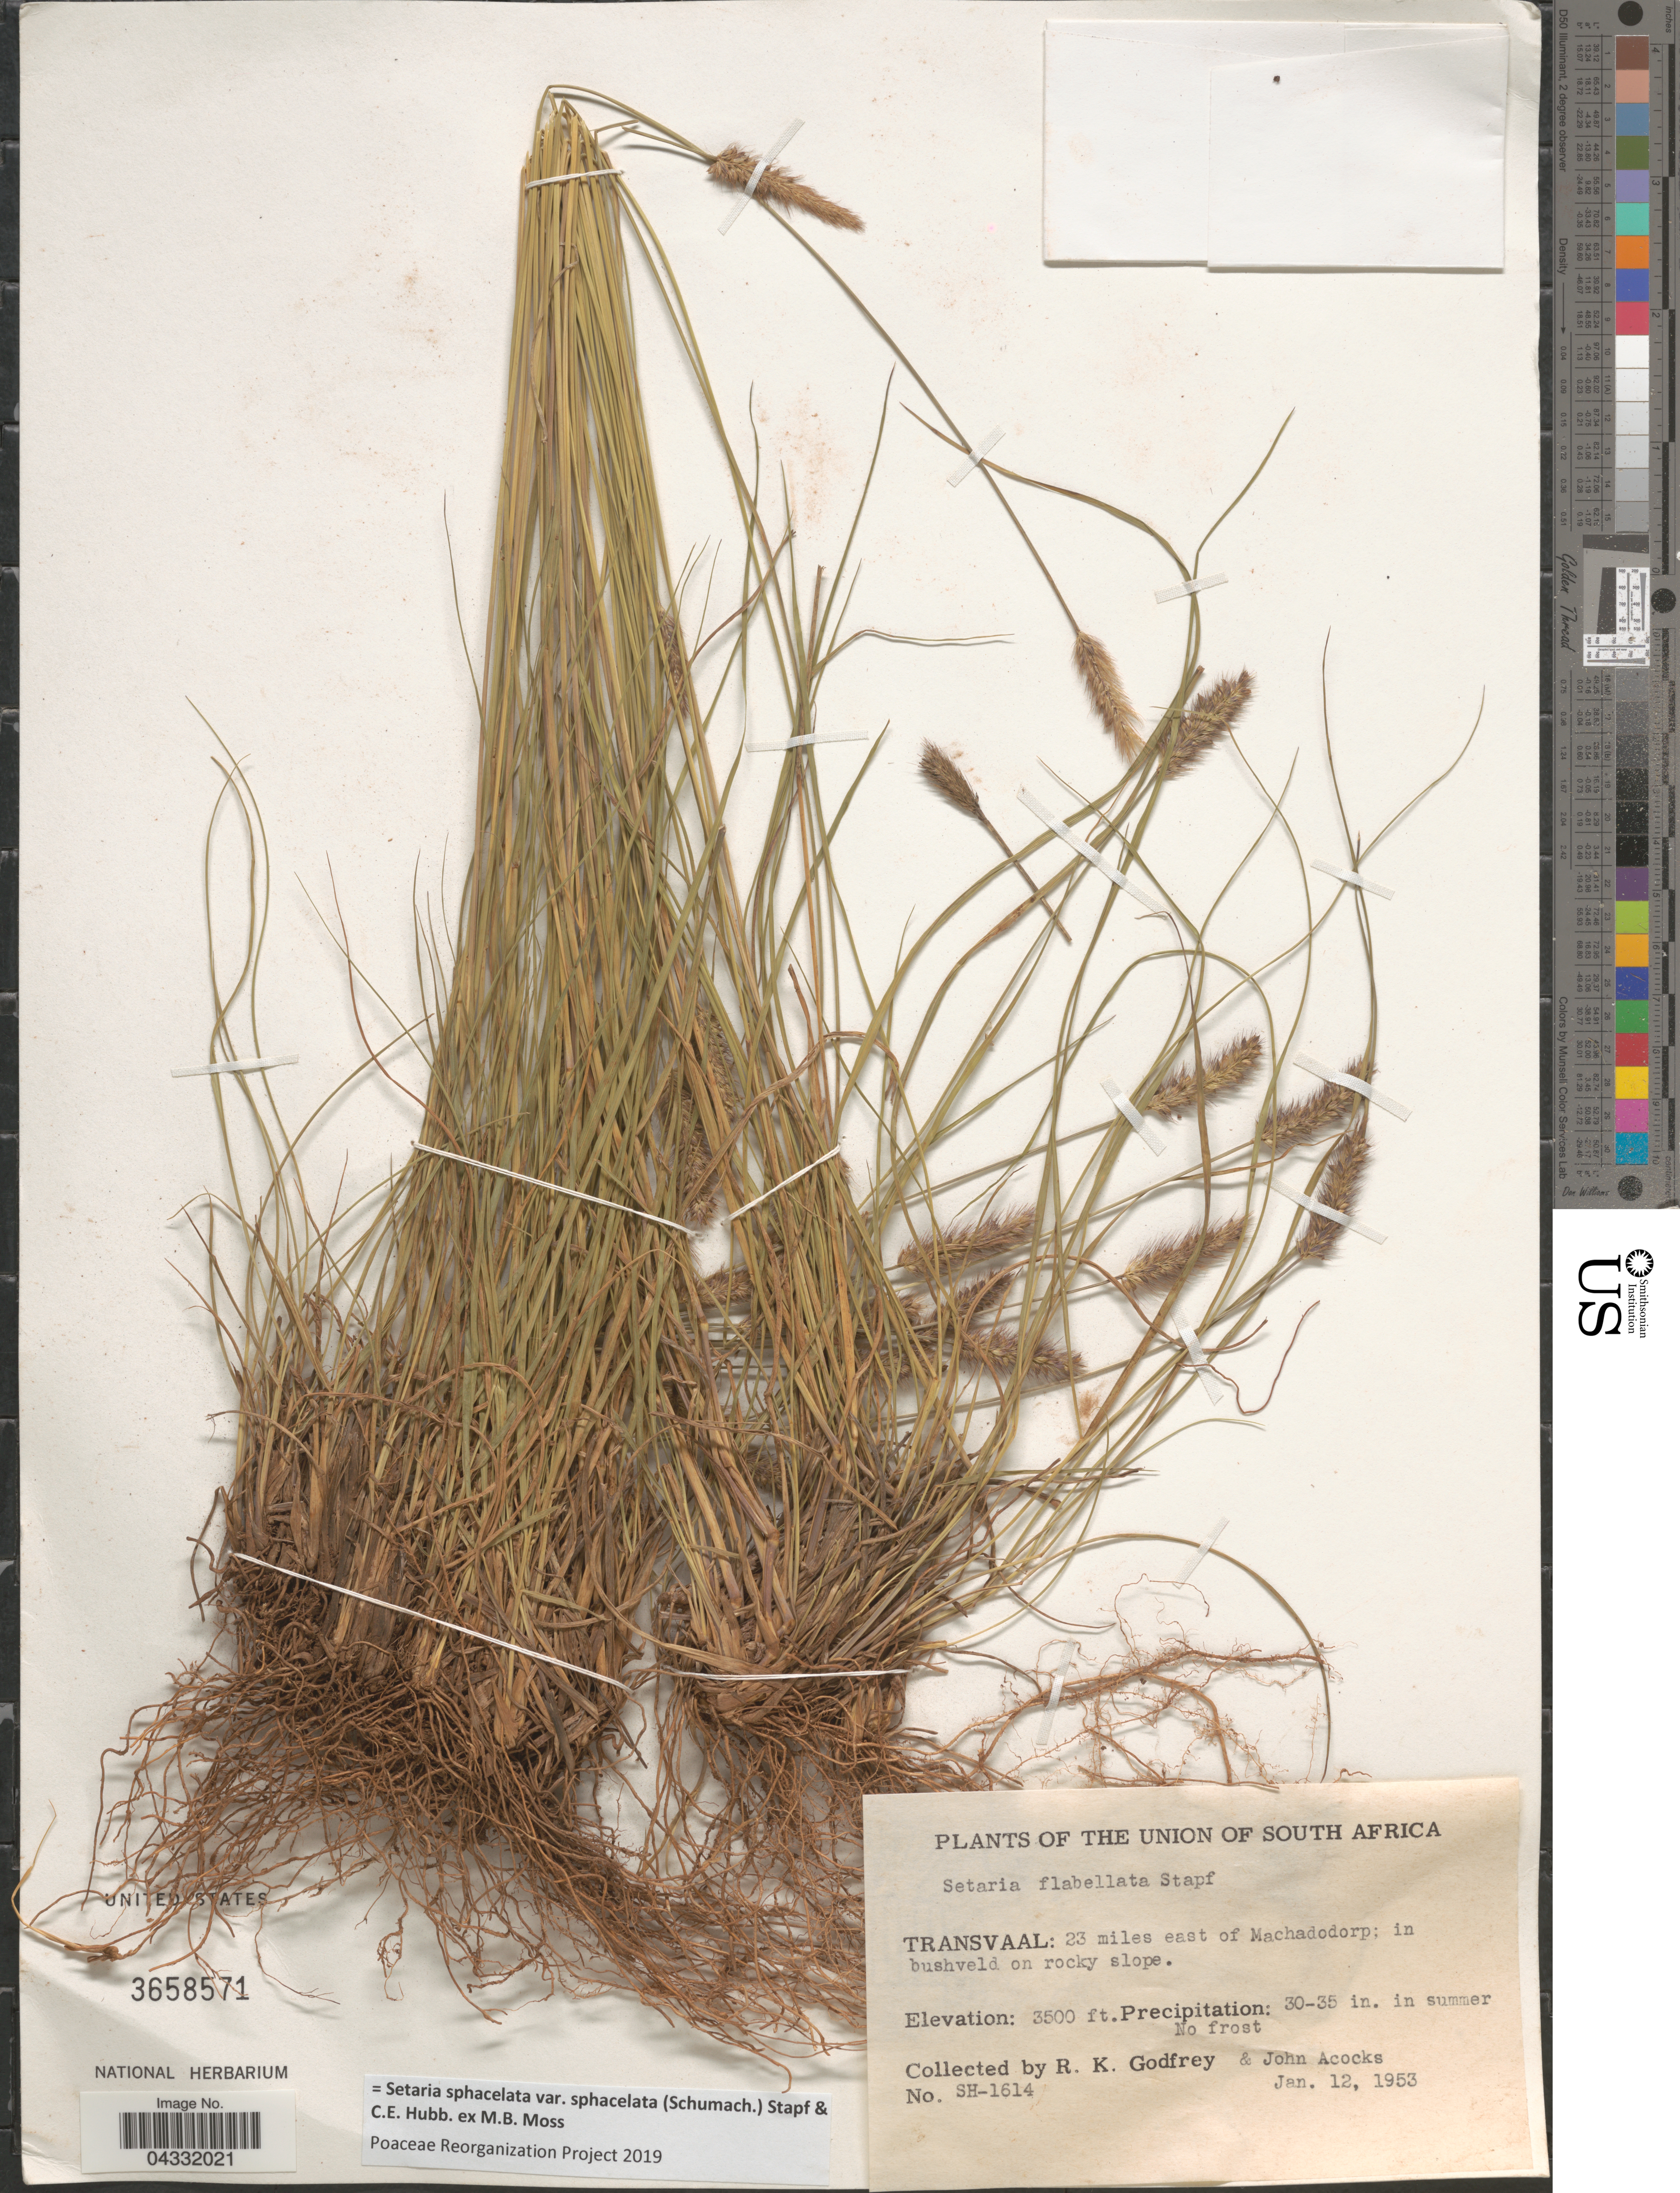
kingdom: Plantae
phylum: Tracheophyta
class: Liliopsida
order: Poales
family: Poaceae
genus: Setaria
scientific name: Setaria sphacelata var. sphacelata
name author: (Schumach.) Stapf & C. E. Hubb. ex M.B. Moss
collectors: R. K. Godfrey & J. P. Acocks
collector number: SH-1614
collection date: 1953-01-12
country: South Africa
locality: Union of South Africa. Transvaal: 23 miles east of Machadodorp.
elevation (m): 1067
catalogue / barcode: US 3658571